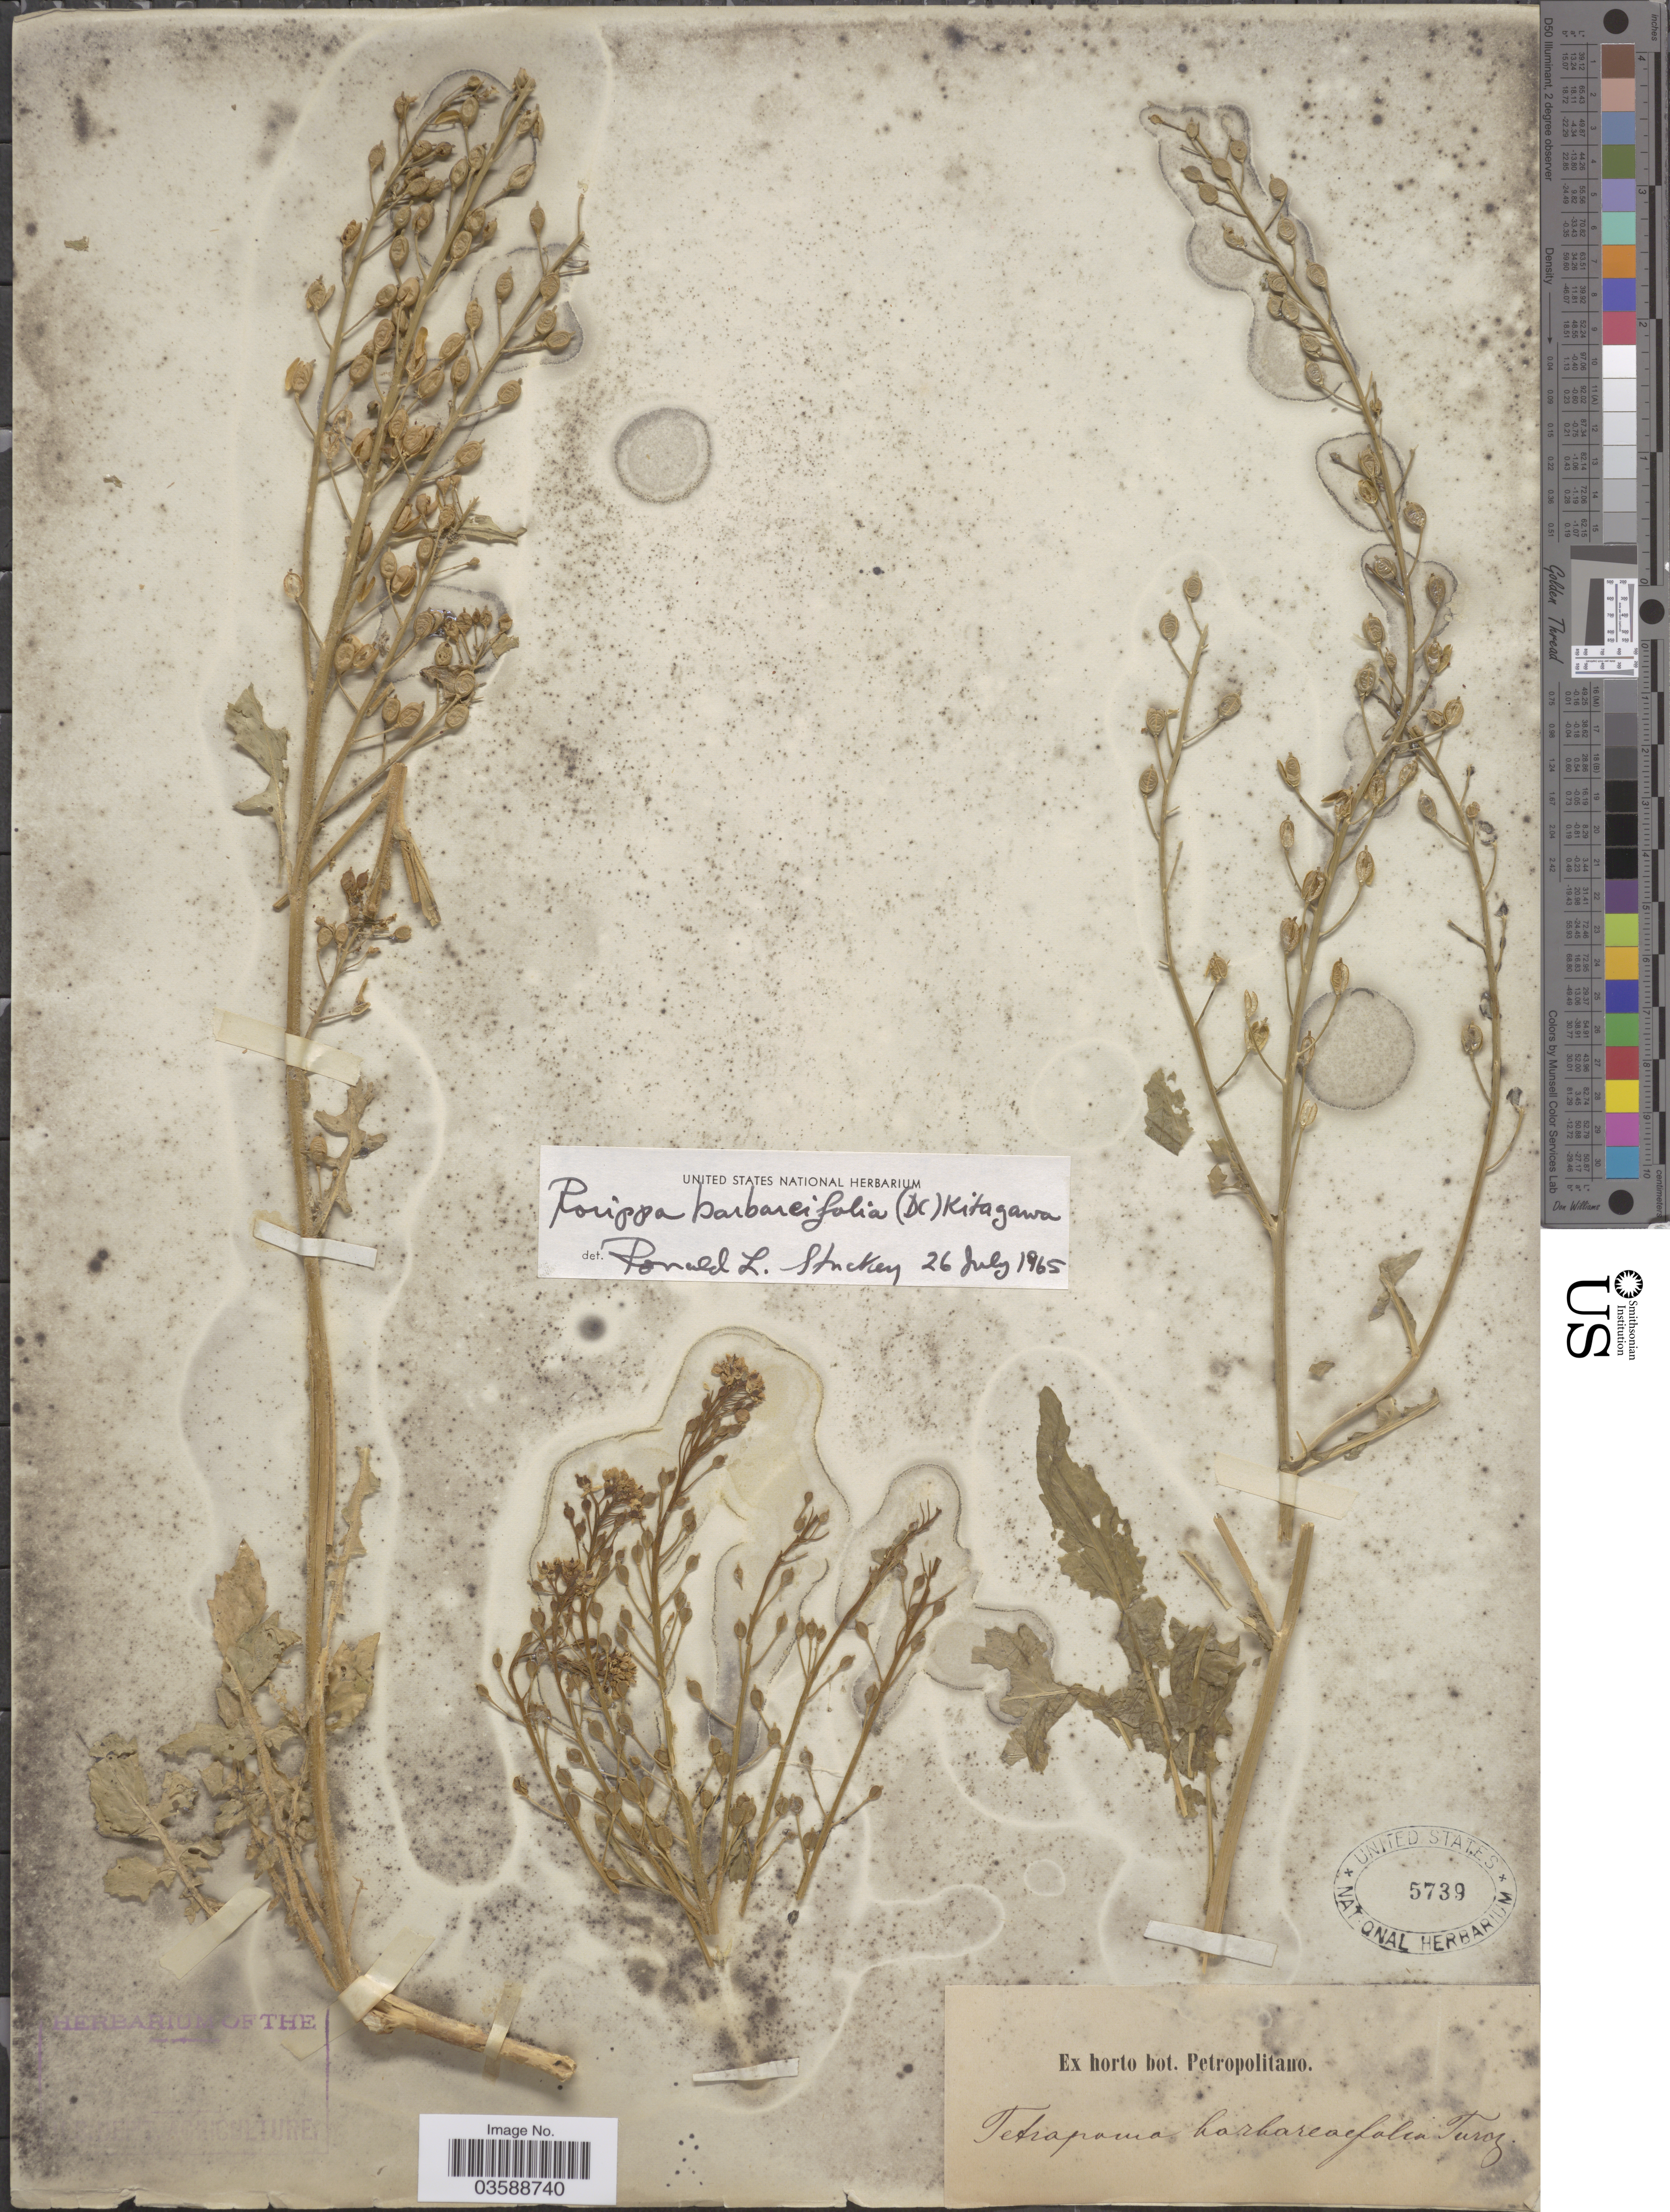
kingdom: Plantae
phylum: Tracheophyta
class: Magnoliopsida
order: Brassicales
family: Brassicaceae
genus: Rorippa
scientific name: Rorippa barbareifolia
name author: (DC.) Kitag.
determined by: Stuckey, R. L.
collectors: ex Horto Bot. Petropolitano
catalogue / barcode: US 5739